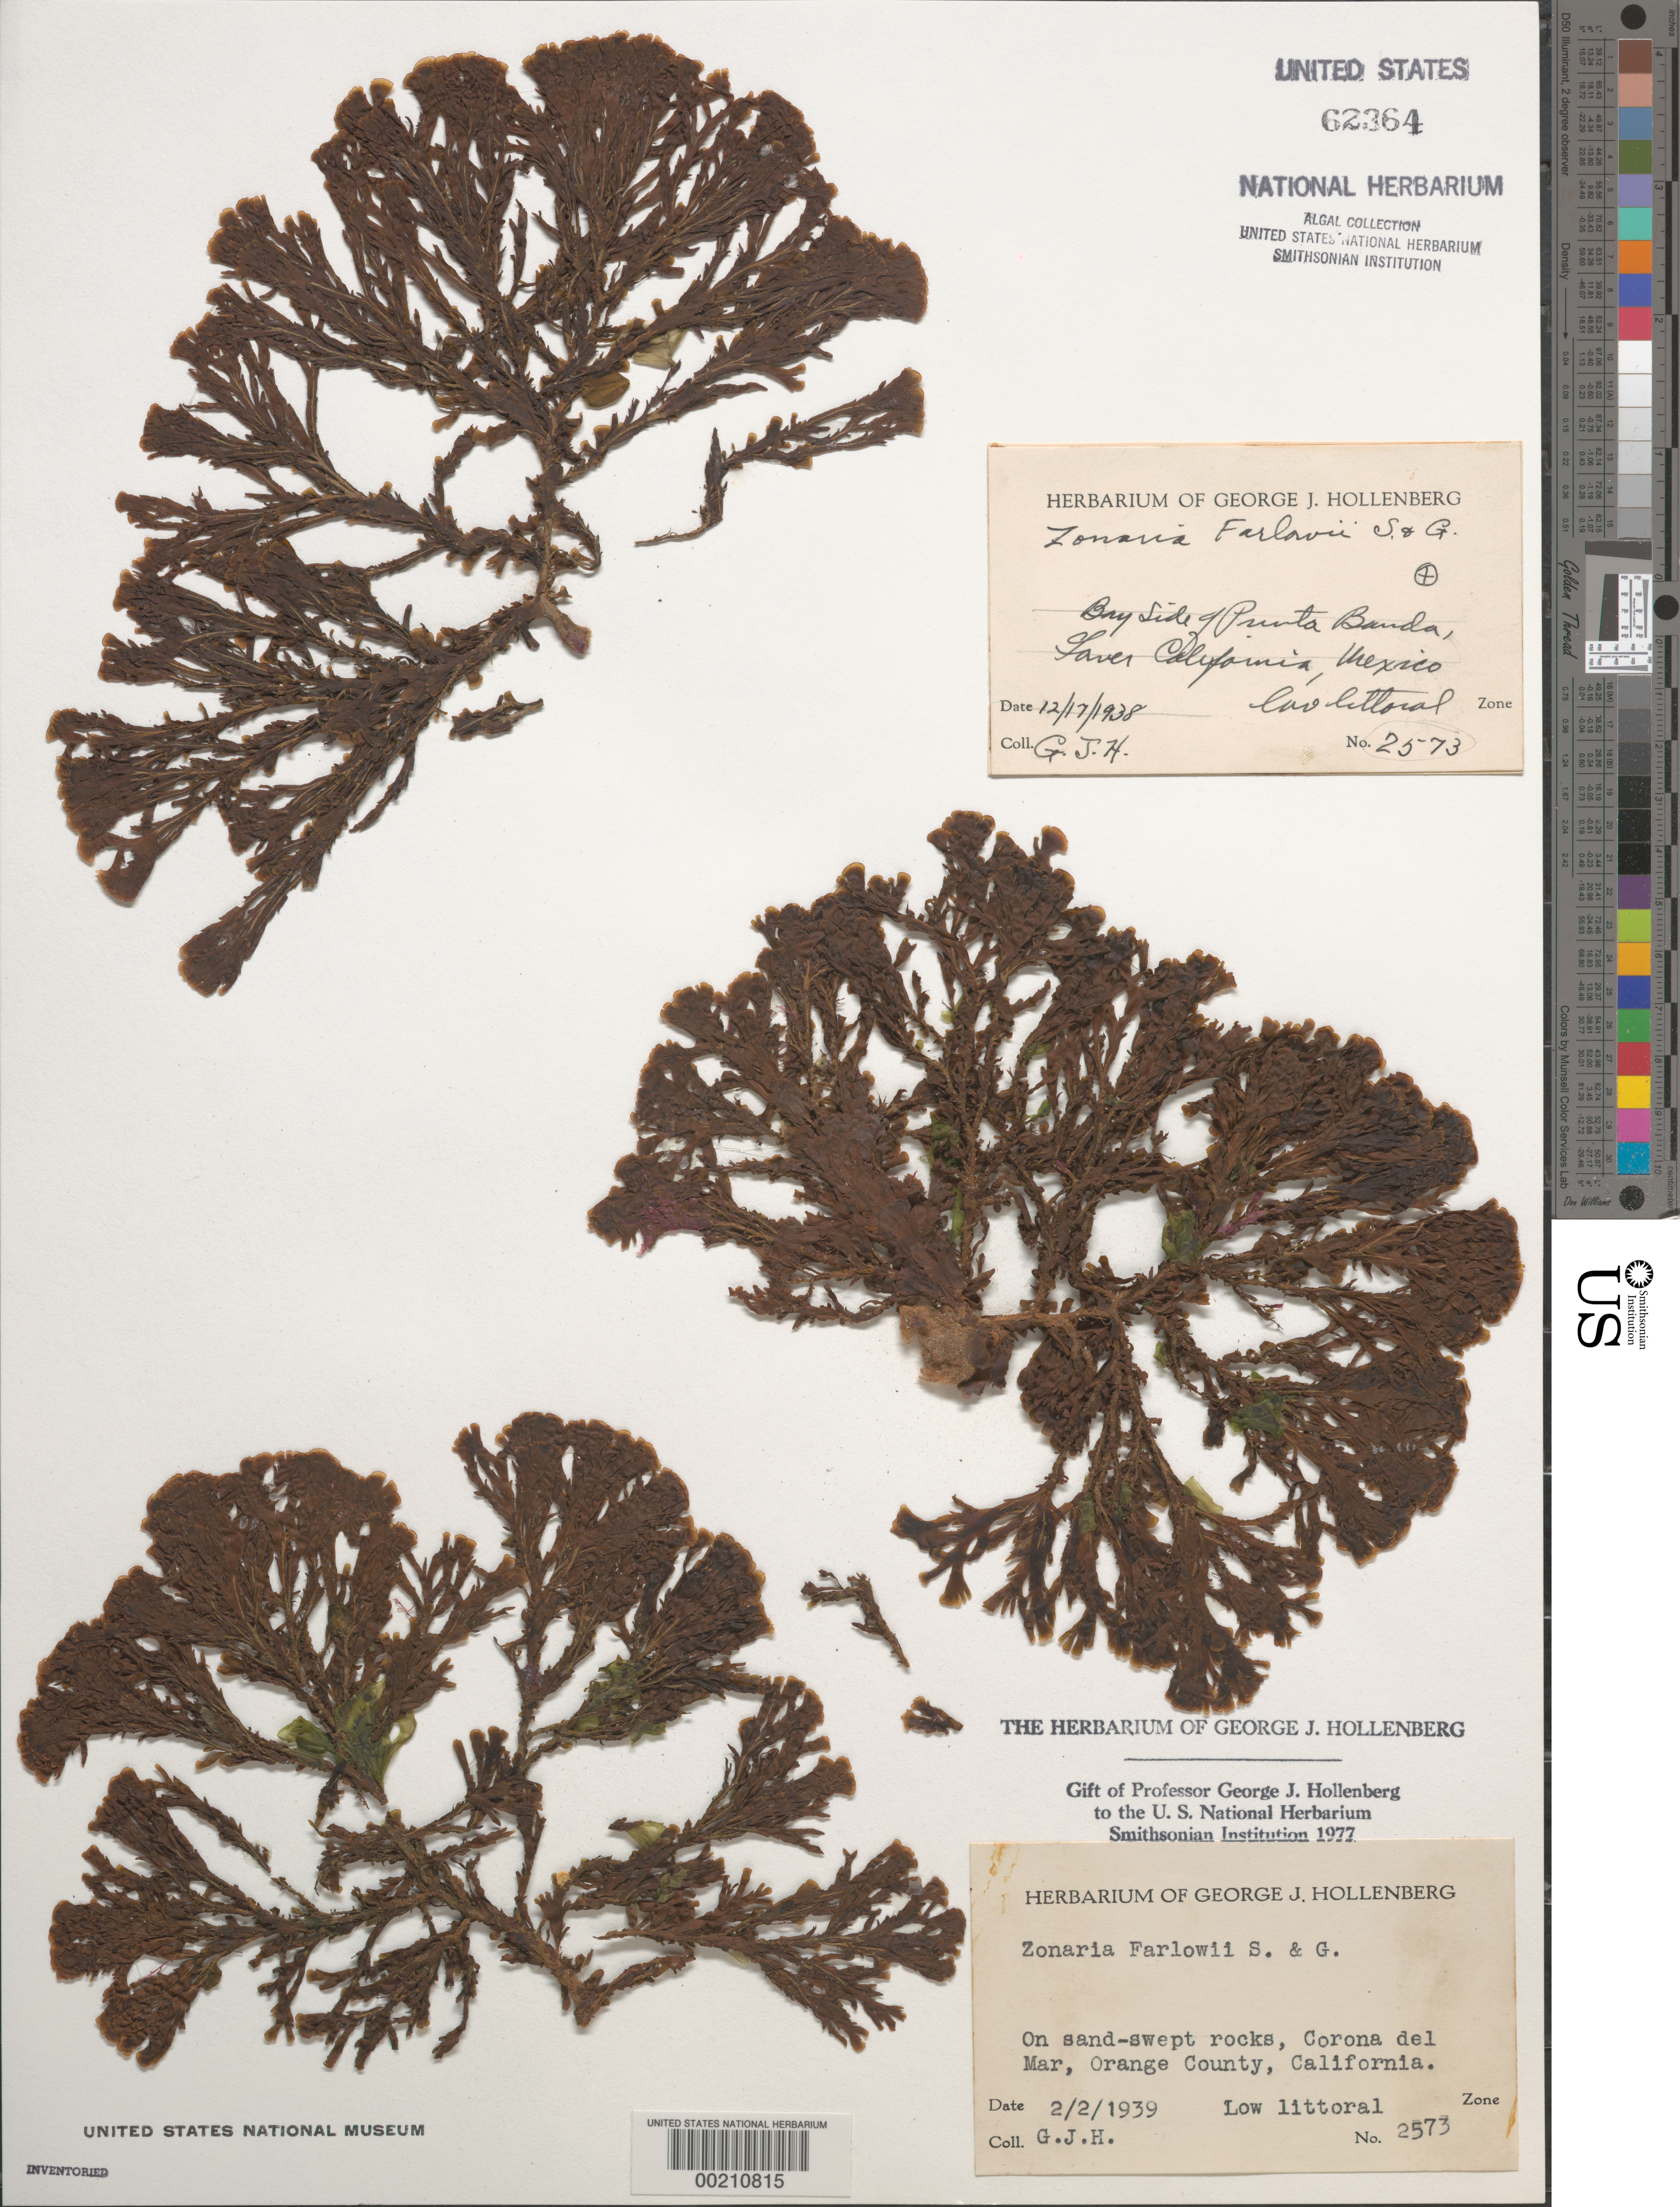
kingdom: Chromista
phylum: Ochrophyta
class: Phaeophyceae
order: Dictyotales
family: Dictyotaceae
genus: Zonaria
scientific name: Zonaria farlowii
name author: Setch. & N.L. Gardner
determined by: Hollenberg, George J.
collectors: G. Hollenberg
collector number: GJH 2573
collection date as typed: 02 Feb 1939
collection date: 1939-02-02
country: United States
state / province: California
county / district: Orange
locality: Corona del Mar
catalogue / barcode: US 62364